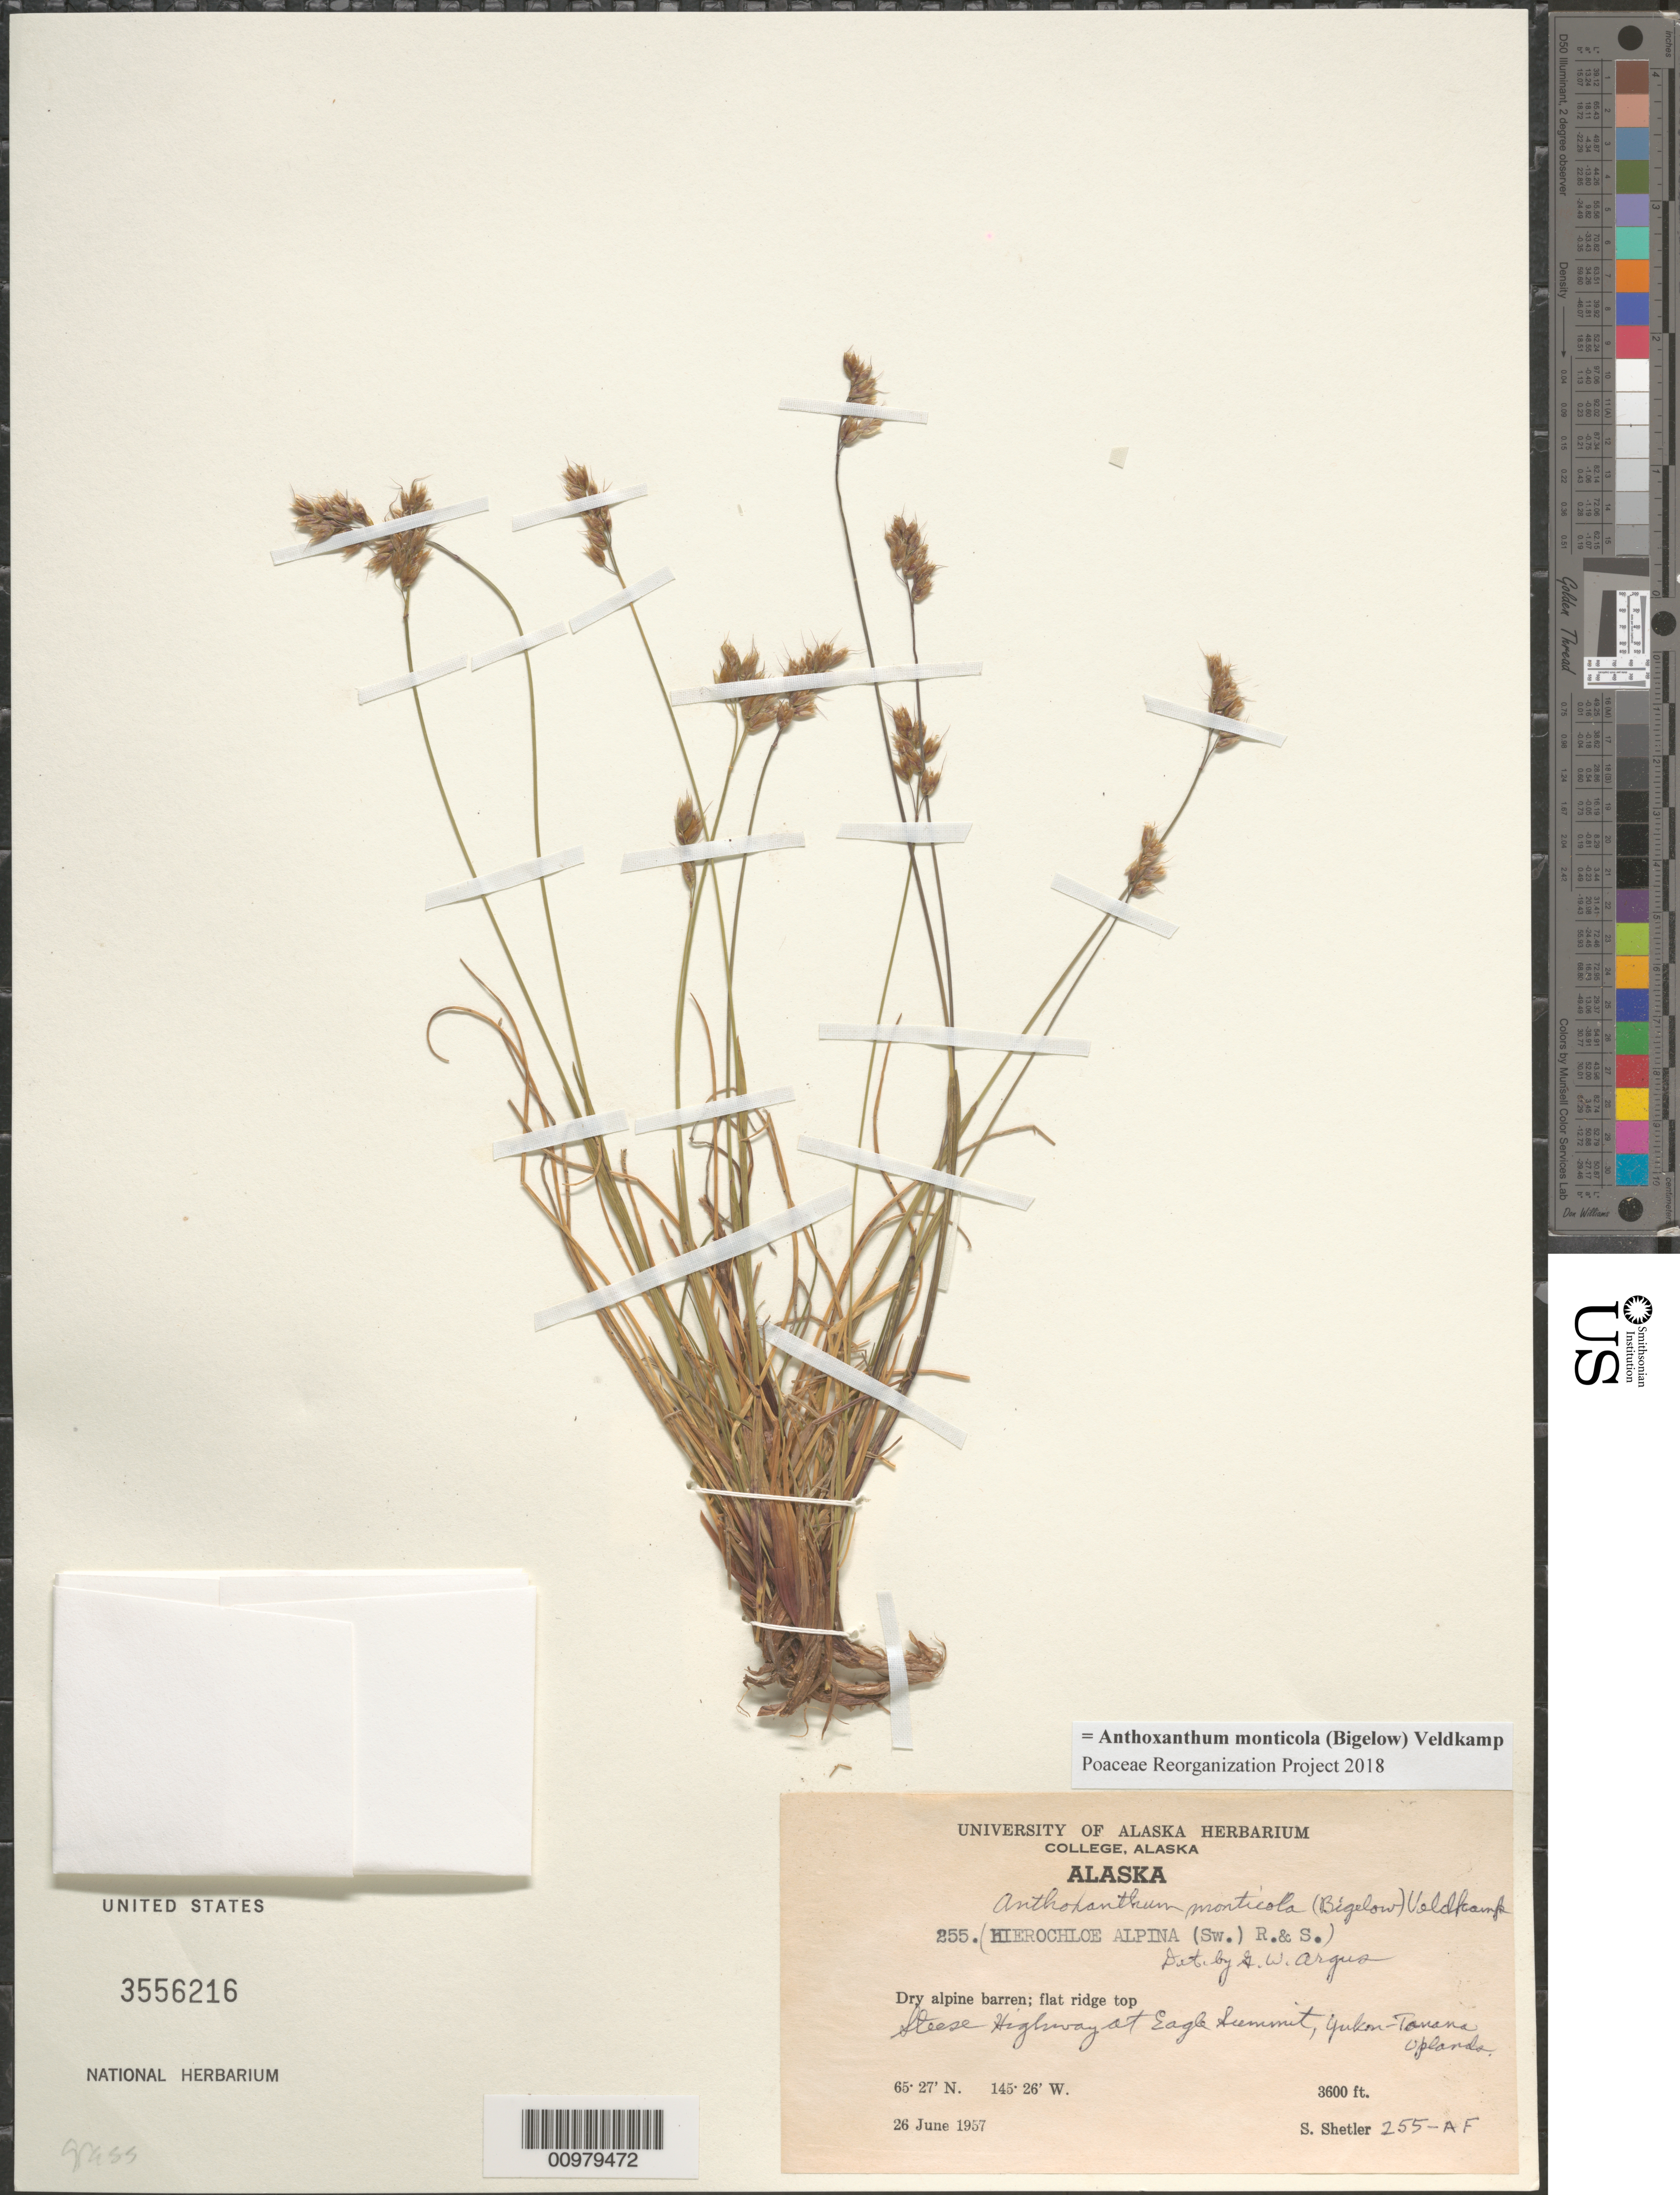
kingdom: Plantae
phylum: Tracheophyta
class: Liliopsida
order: Poales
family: Poaceae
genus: Anthoxanthum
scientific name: Anthoxanthum monticola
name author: (Bigelow) Veldkamp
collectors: S. Shetler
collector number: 255-AF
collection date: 1957-06-26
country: United States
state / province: Alaska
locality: Steese Highway at Eagle Summit, Yukon-Tanana Uplands.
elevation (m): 1097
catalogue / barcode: US 3556216